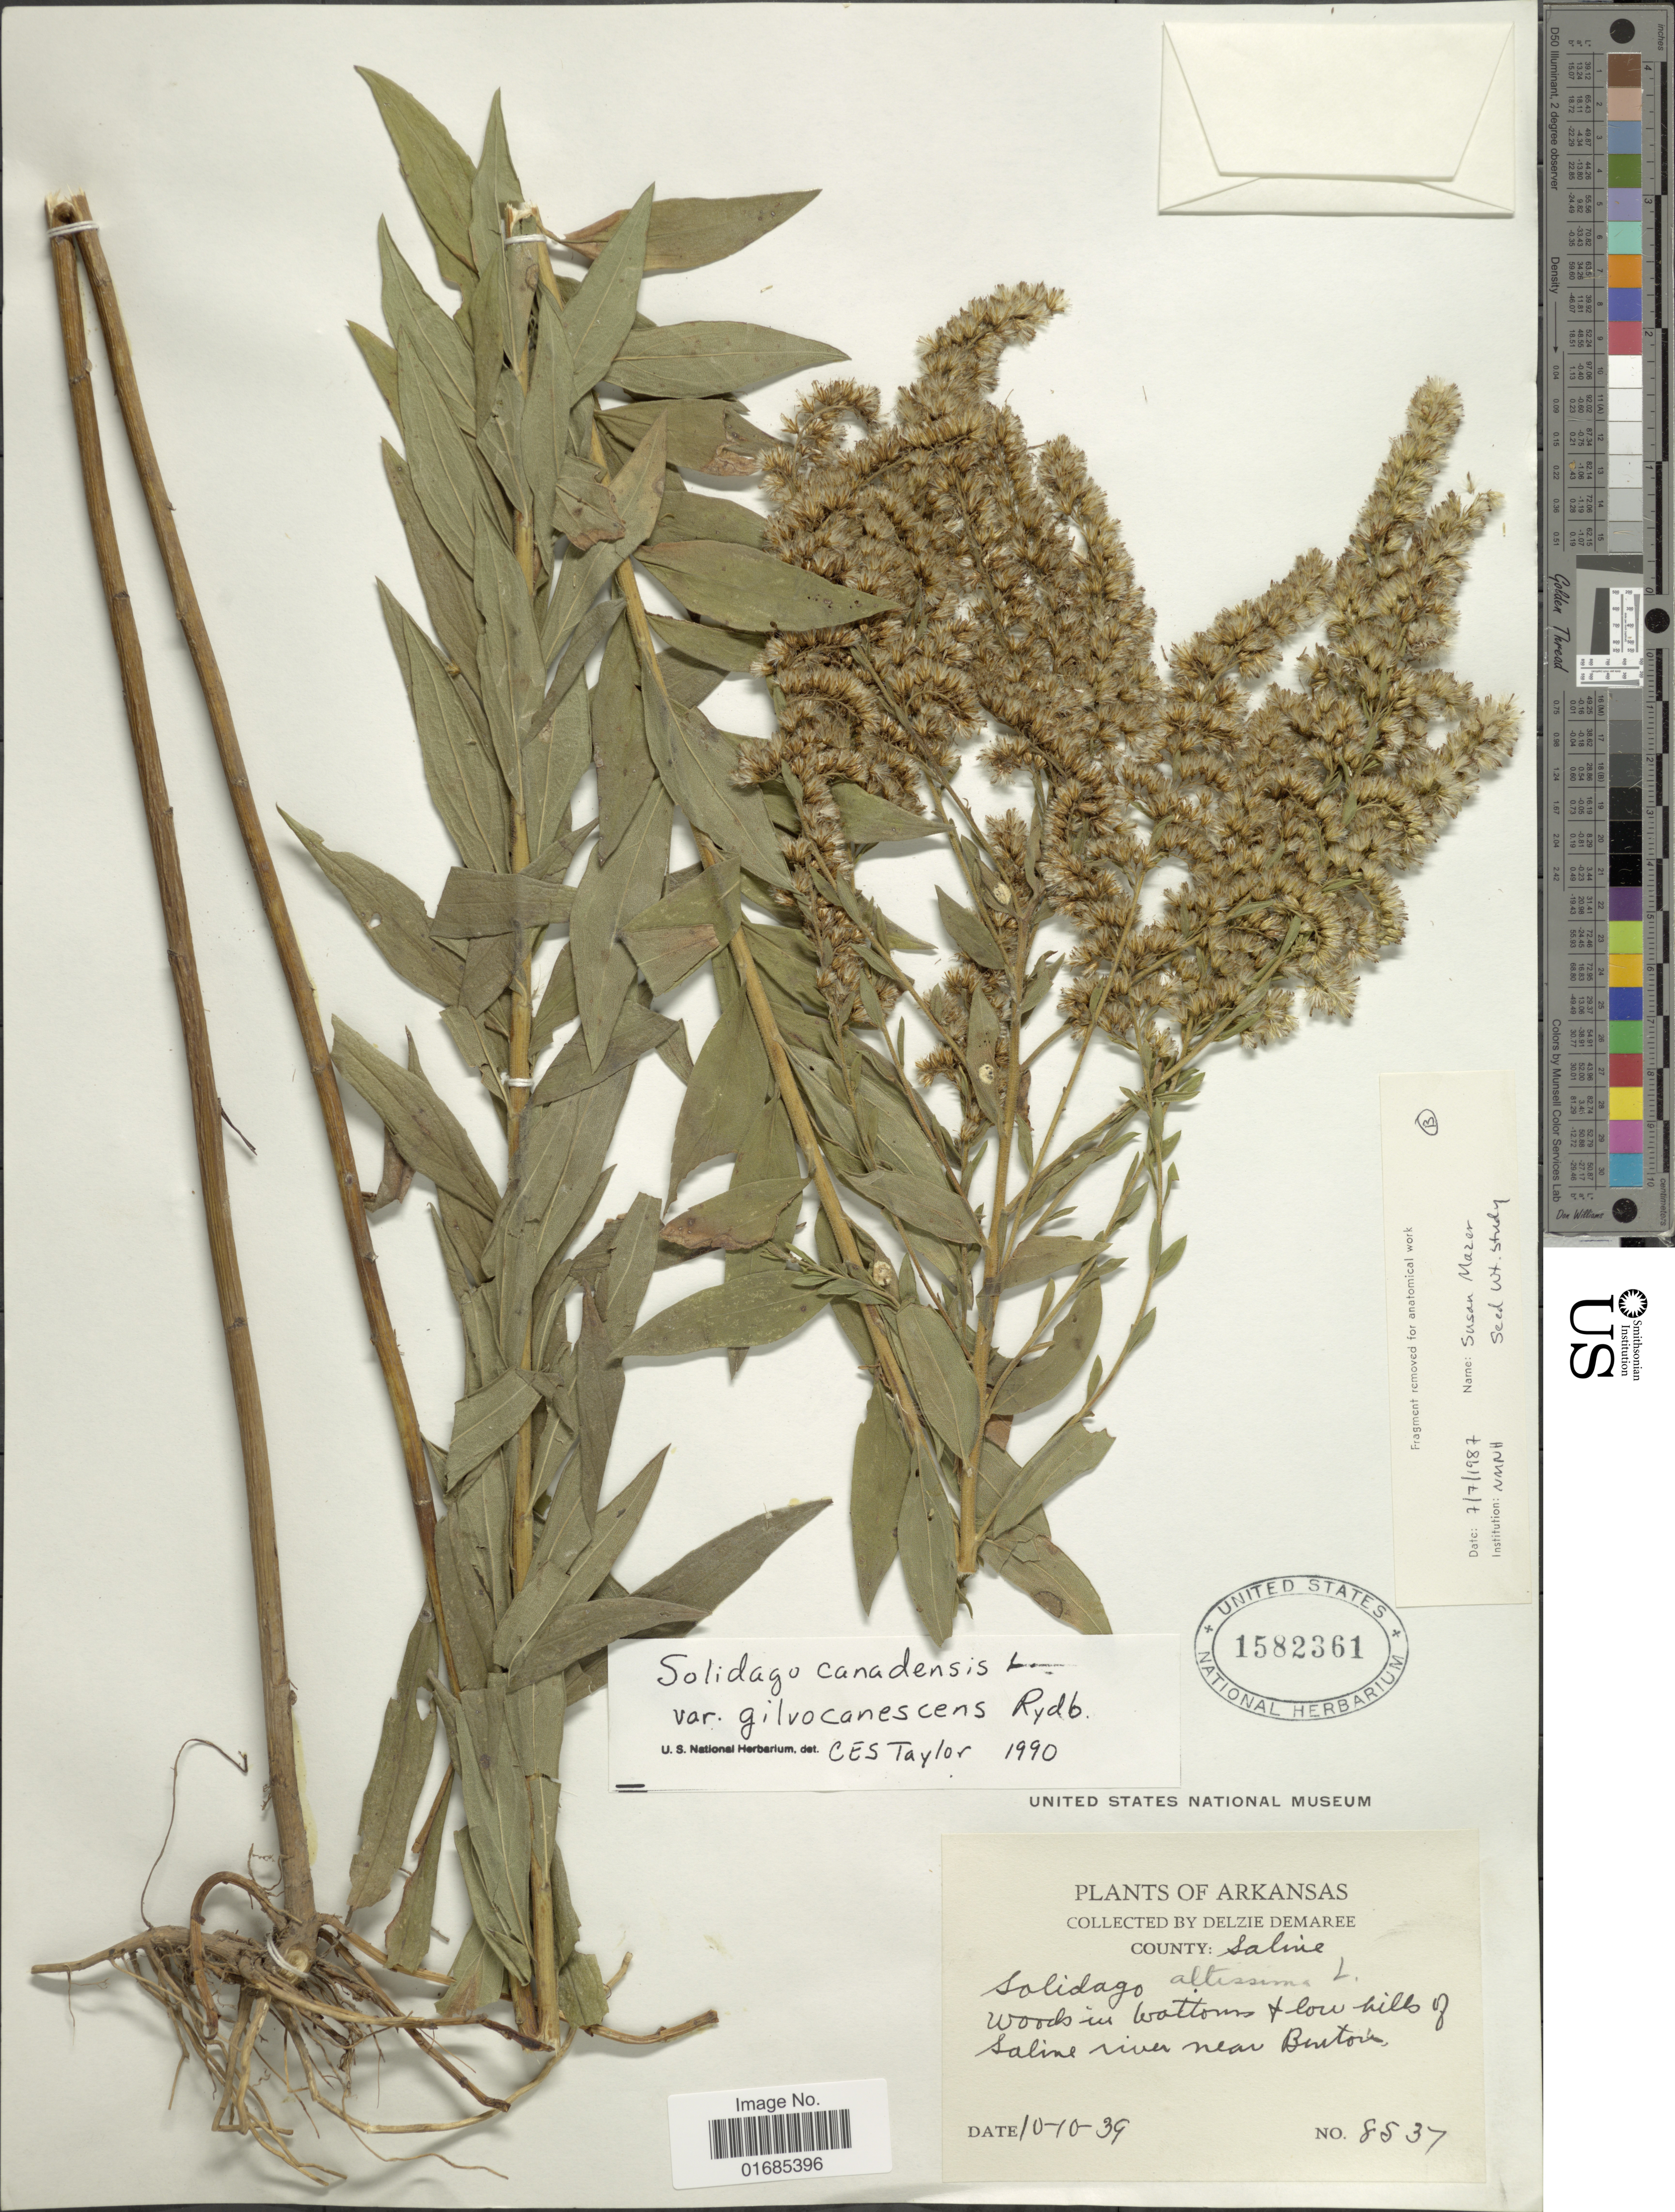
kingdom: Plantae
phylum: Tracheophyta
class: Magnoliopsida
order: Asterales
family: Asteraceae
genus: Solidago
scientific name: Solidago canadensis var. gilvocanescens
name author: Rydb.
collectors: D. Demaree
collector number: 8537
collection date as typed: Transcribed d/m/y: 10/10/39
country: United States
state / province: Arkansas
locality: County Saline, woods in Watons flow hills of saline river near Benton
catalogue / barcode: US 1582361